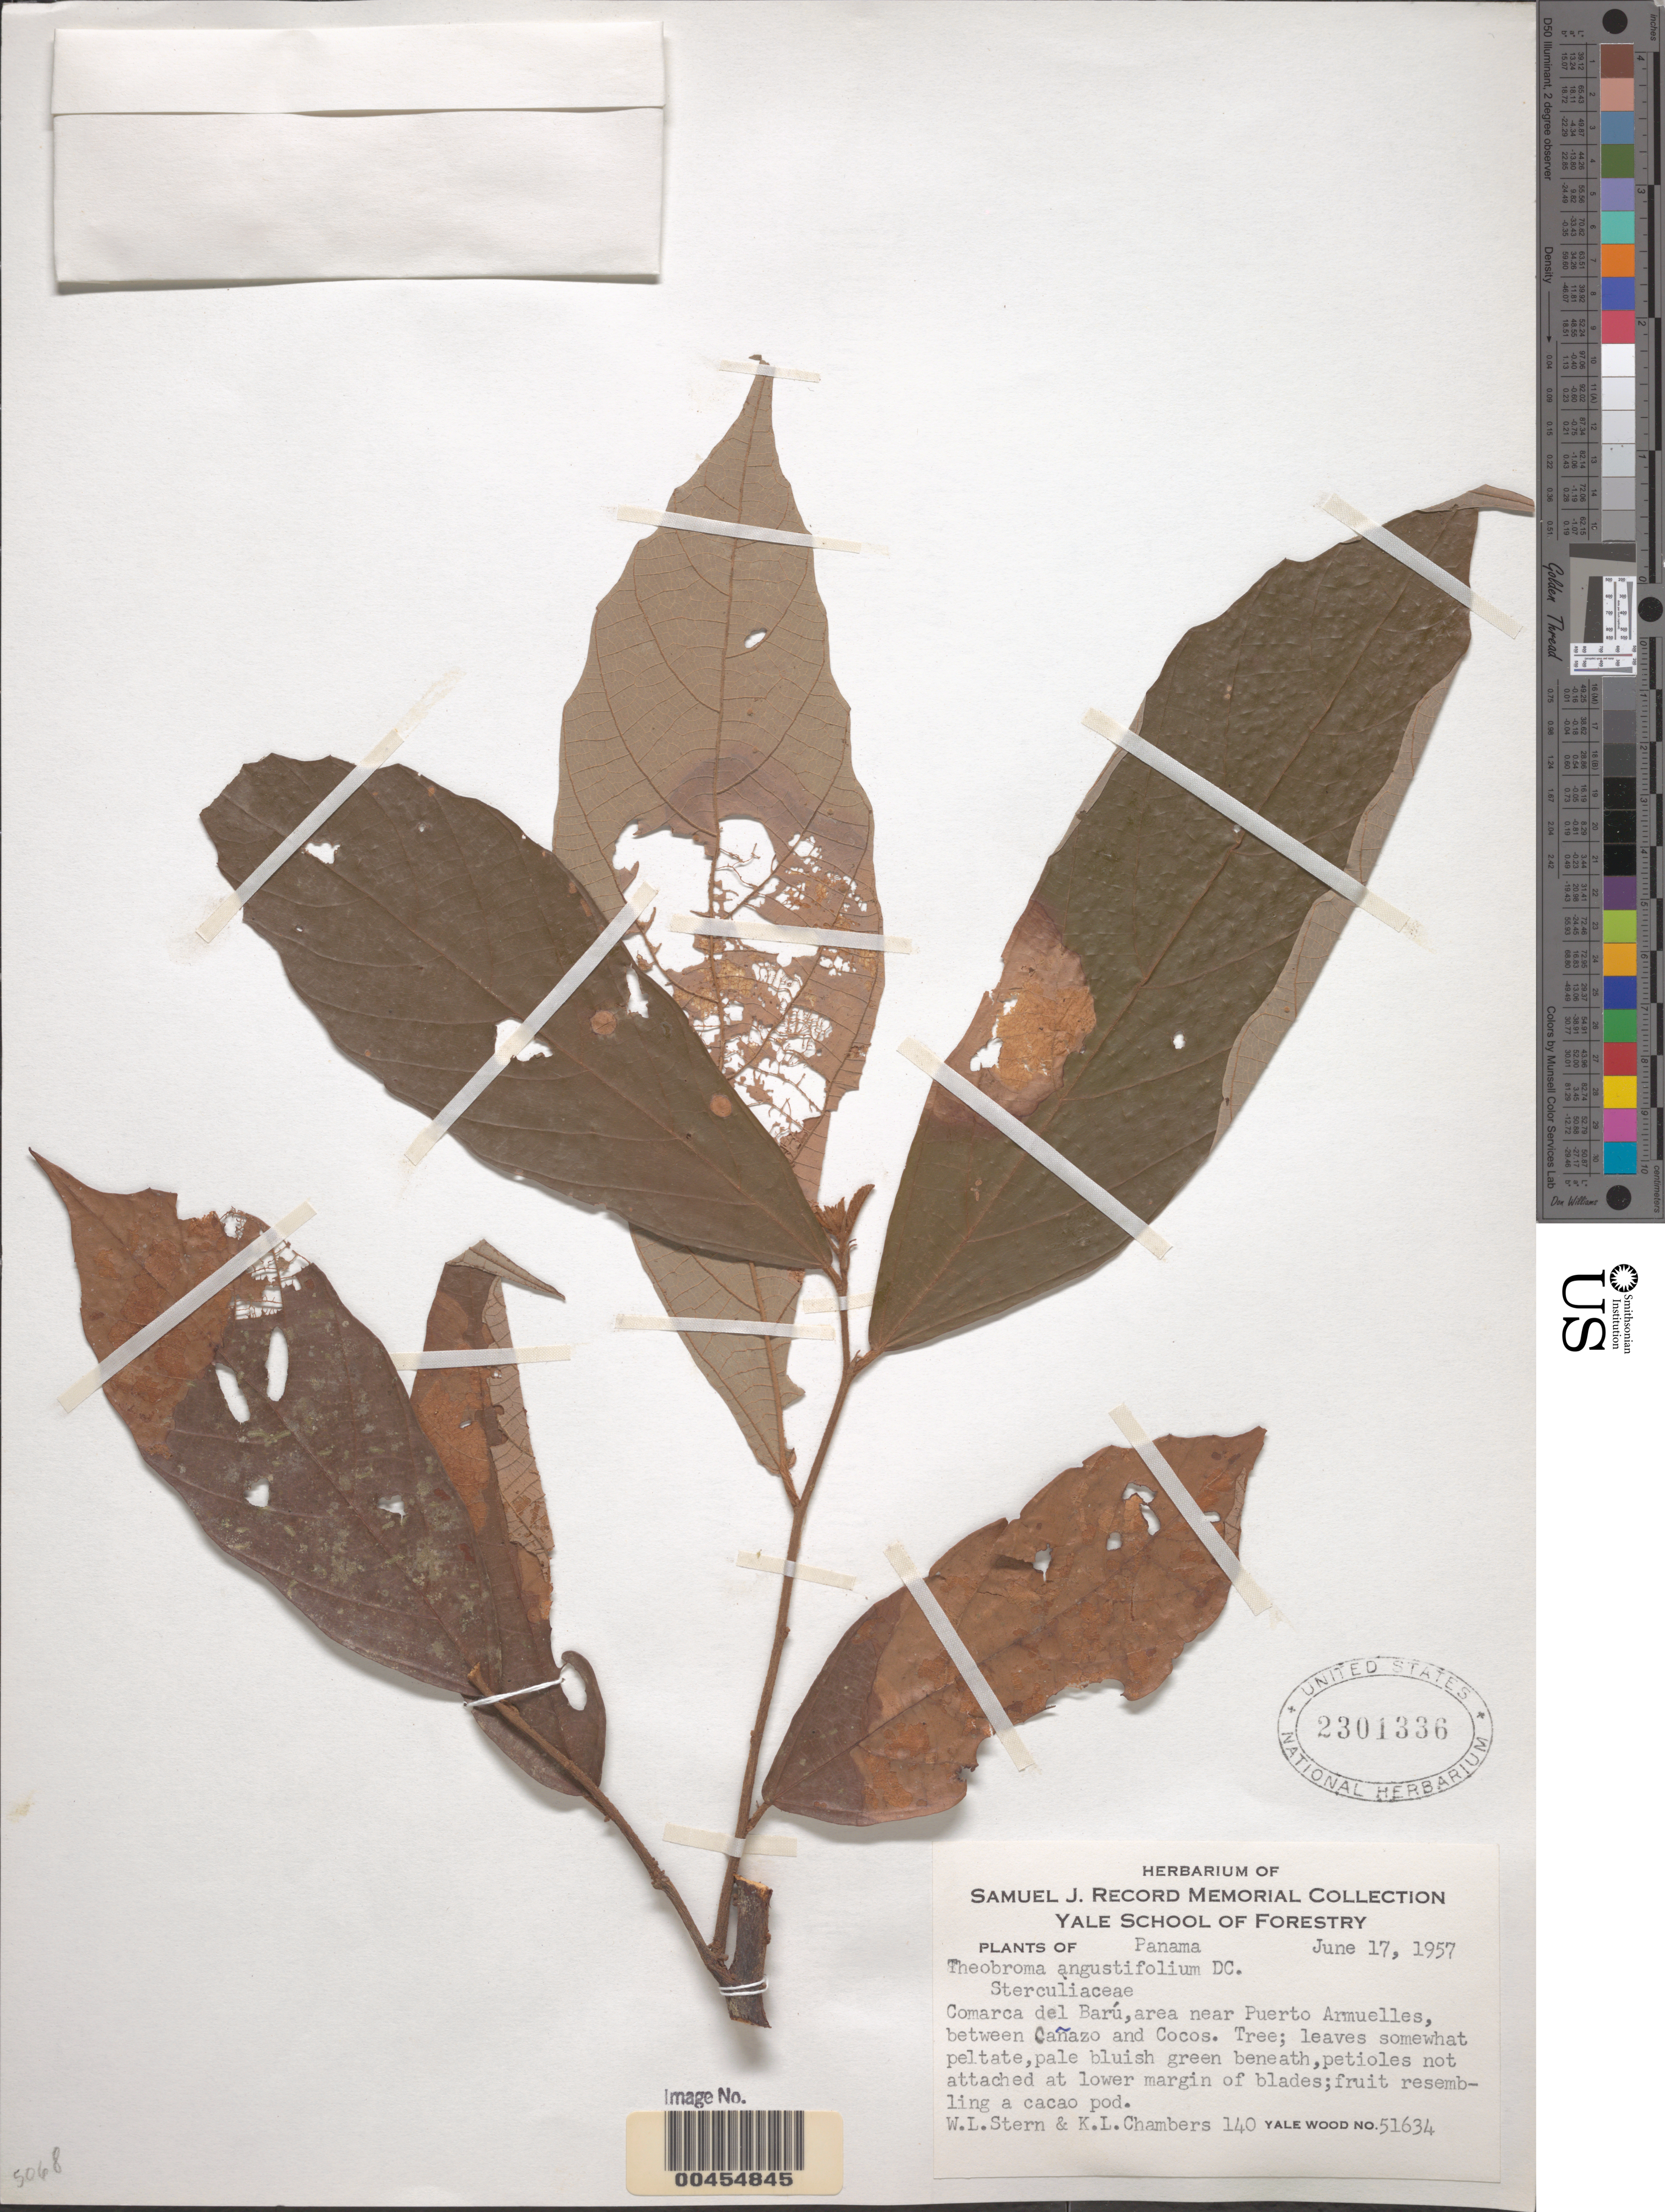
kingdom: Plantae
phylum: Tracheophyta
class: Magnoliopsida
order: Malvales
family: Malvaceae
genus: Theobroma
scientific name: Theobroma angustifolium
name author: DC.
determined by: Dorr, Laurence J., Curator (BOT), Smithsonian Institution - National Museum of Natural History (UNITED STATES)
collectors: W. L. Stern & K. L. Chambers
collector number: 140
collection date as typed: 17 Jun 1957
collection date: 1957-06-17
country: Panama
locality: Comarca del Barú, area near Puerto Armuelles, between Cañazo and Cocos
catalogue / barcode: US 2301336